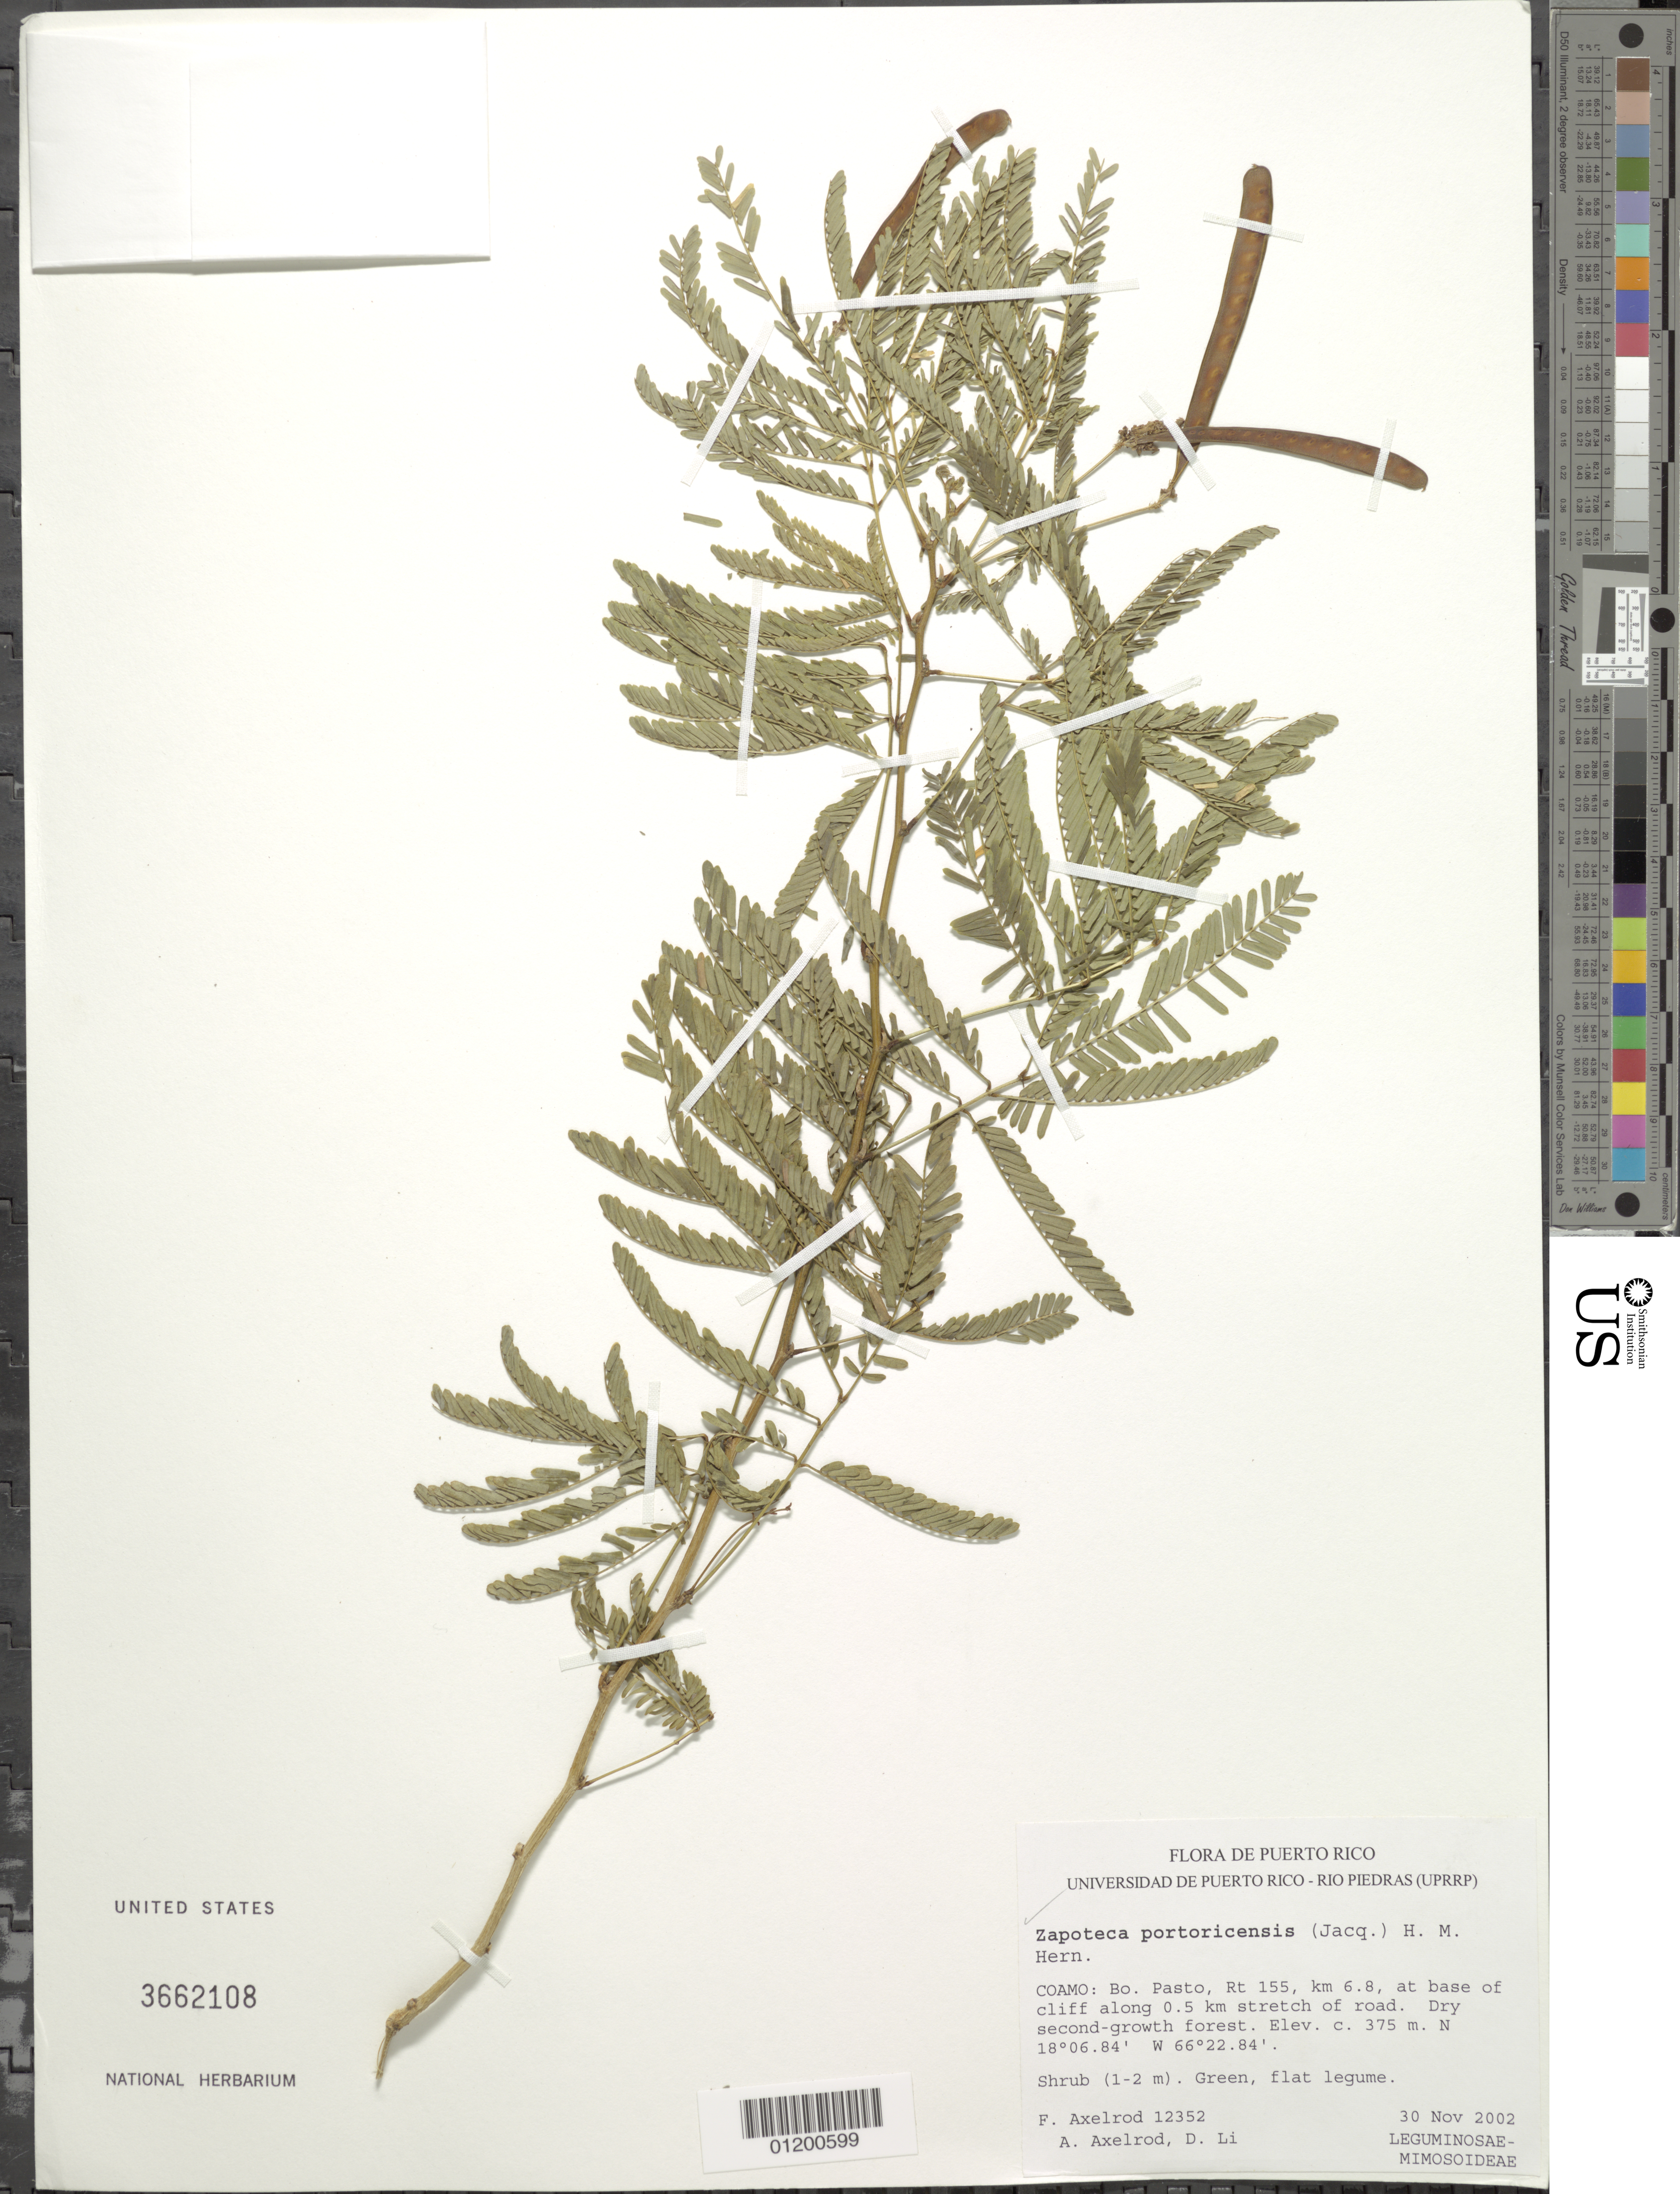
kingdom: Plantae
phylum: Tracheophyta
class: Magnoliopsida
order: Fabales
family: Fabaceae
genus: Zapoteca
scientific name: Zapoteca portoricensis subsp. portoricensis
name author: (Jacq.) H.M. Hern.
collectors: F. S. Axelrod, A. Axelrod & D. Li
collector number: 12352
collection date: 2002-11-30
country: Puerto Rico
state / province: Coamo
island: Puerto Rico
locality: Bo. Pasto, Rt 155, km 6.8, at base of cliff along 0.5 km stretch of road.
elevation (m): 375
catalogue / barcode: US 3662108